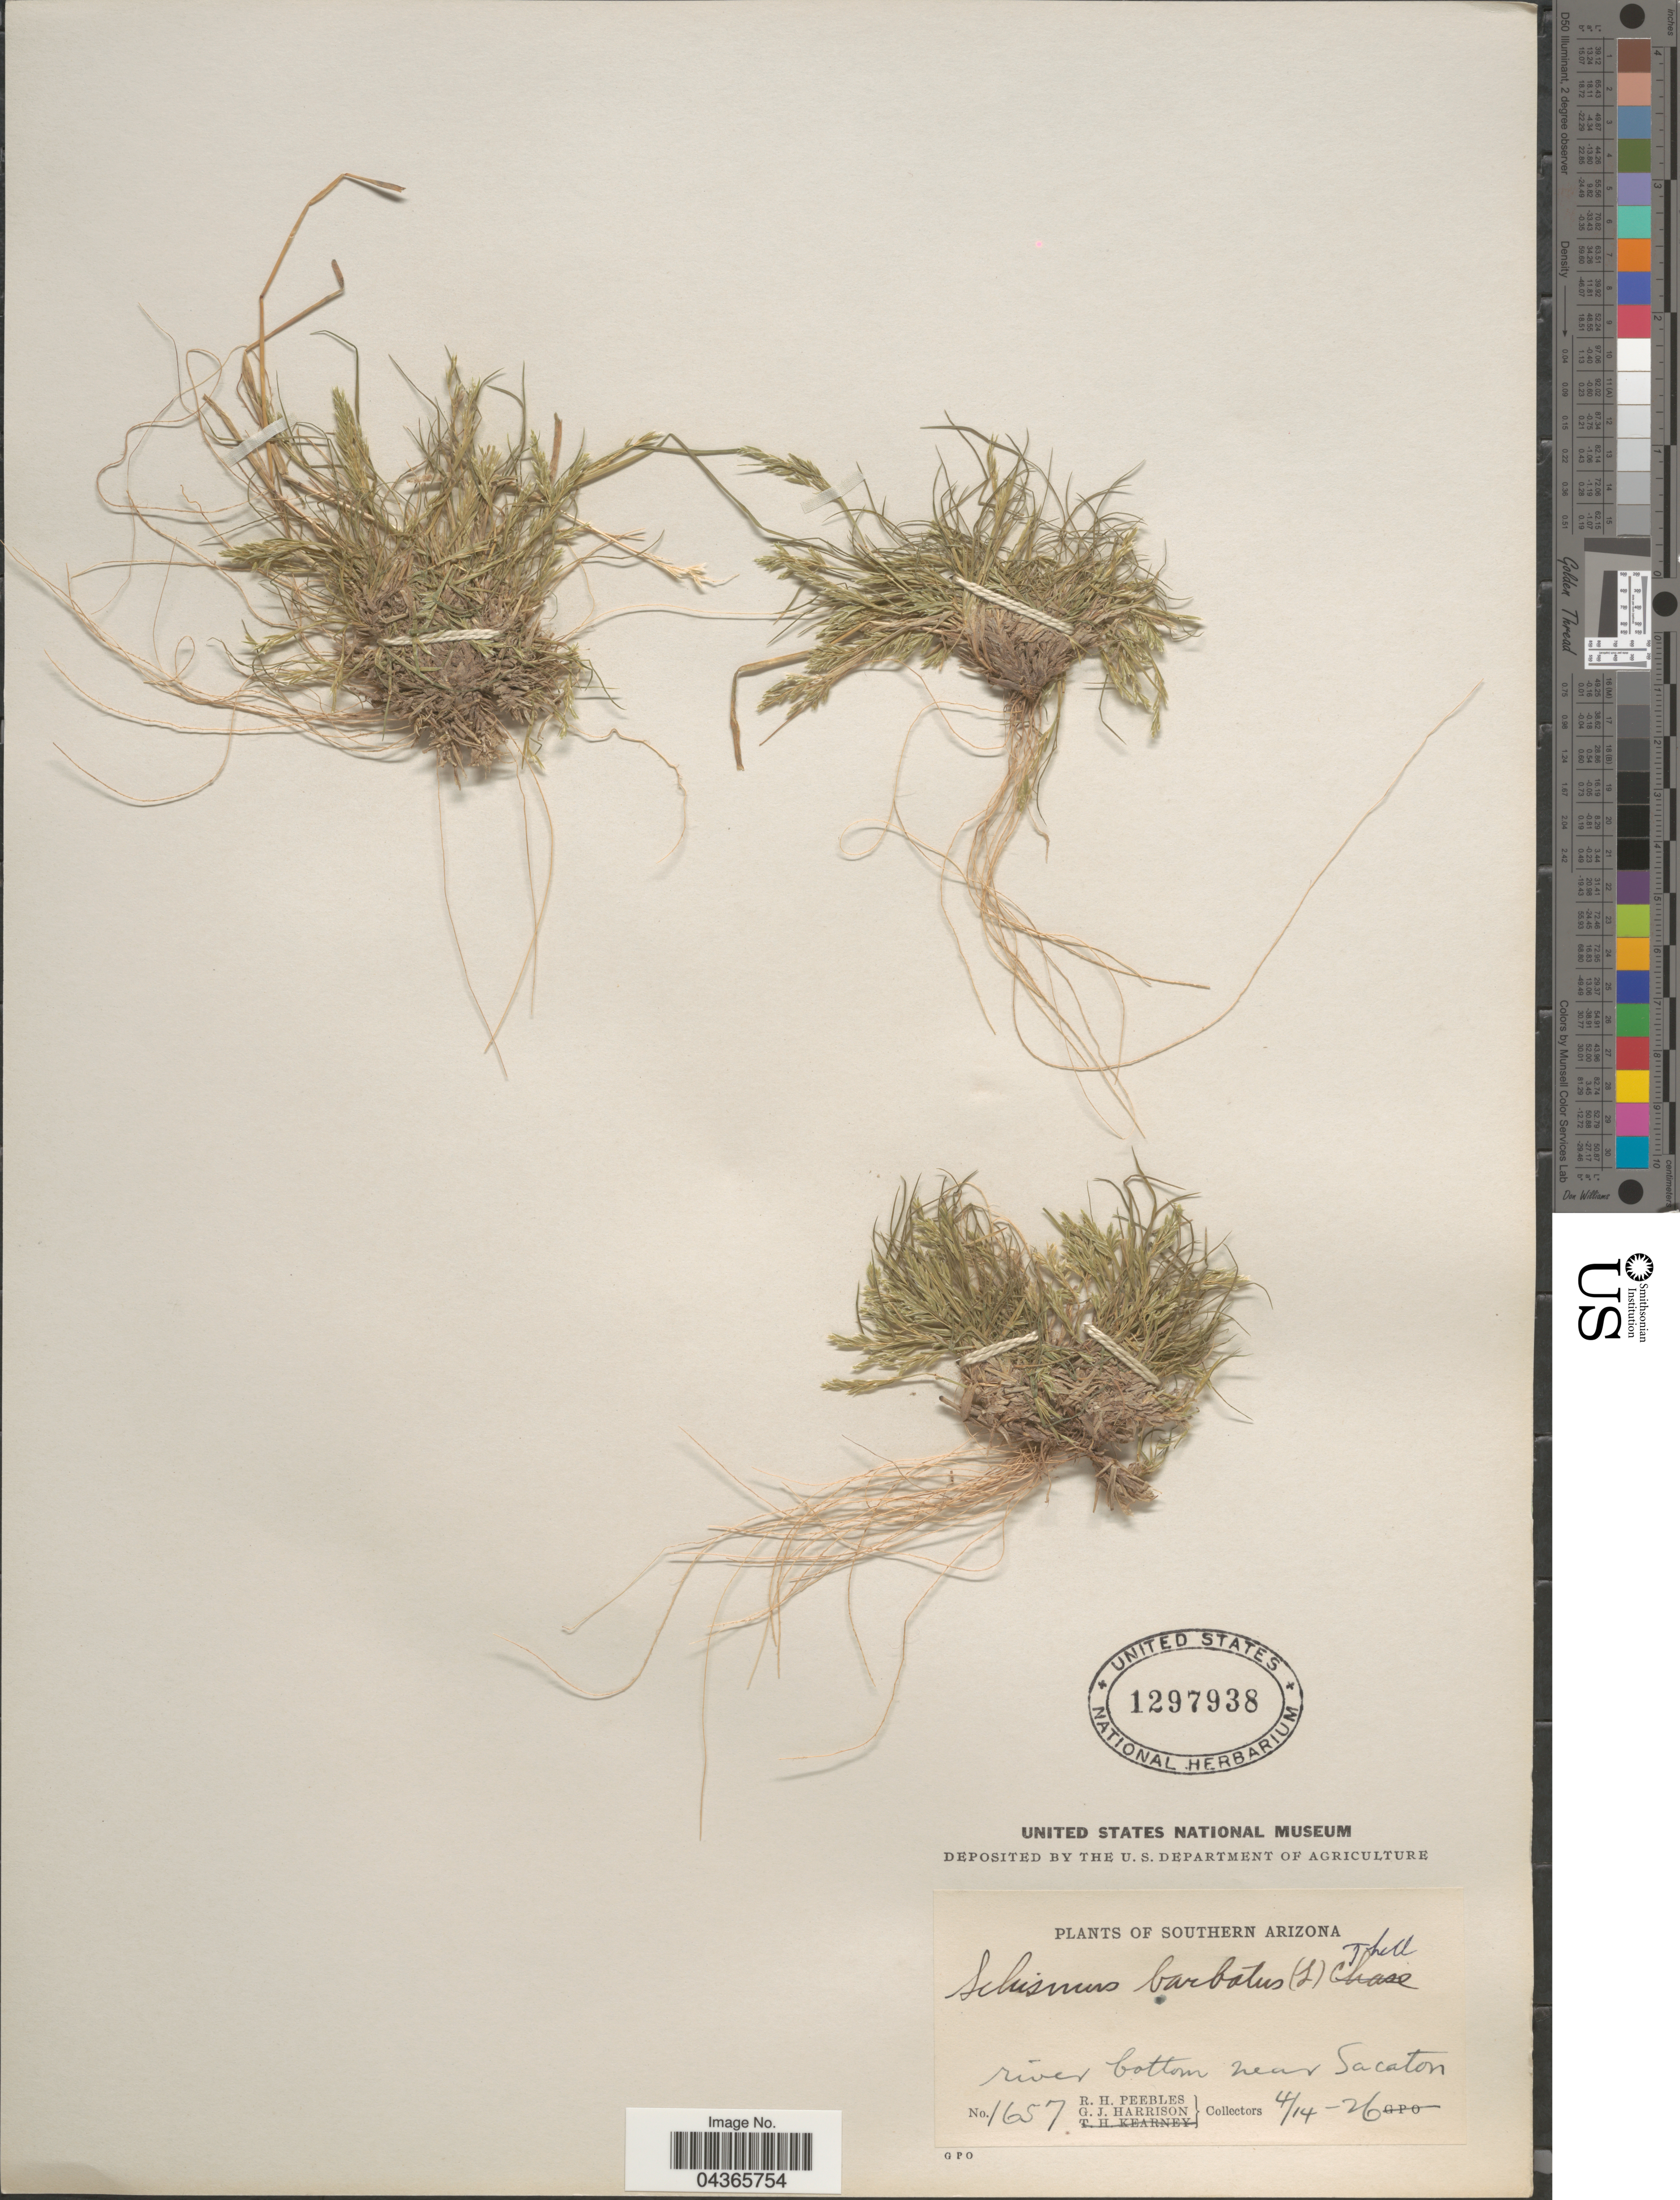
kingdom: Plantae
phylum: Tracheophyta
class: Liliopsida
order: Poales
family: Poaceae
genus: Schismus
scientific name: Schismus barbatus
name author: (L.) Thell.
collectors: R. H. Peebles & G. J. Harrison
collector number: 1657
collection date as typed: Transcribed d/m/y: 14/4/26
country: United States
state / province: Arizona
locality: Southern Arizona. River bottom near Sacaton.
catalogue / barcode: US 1297938